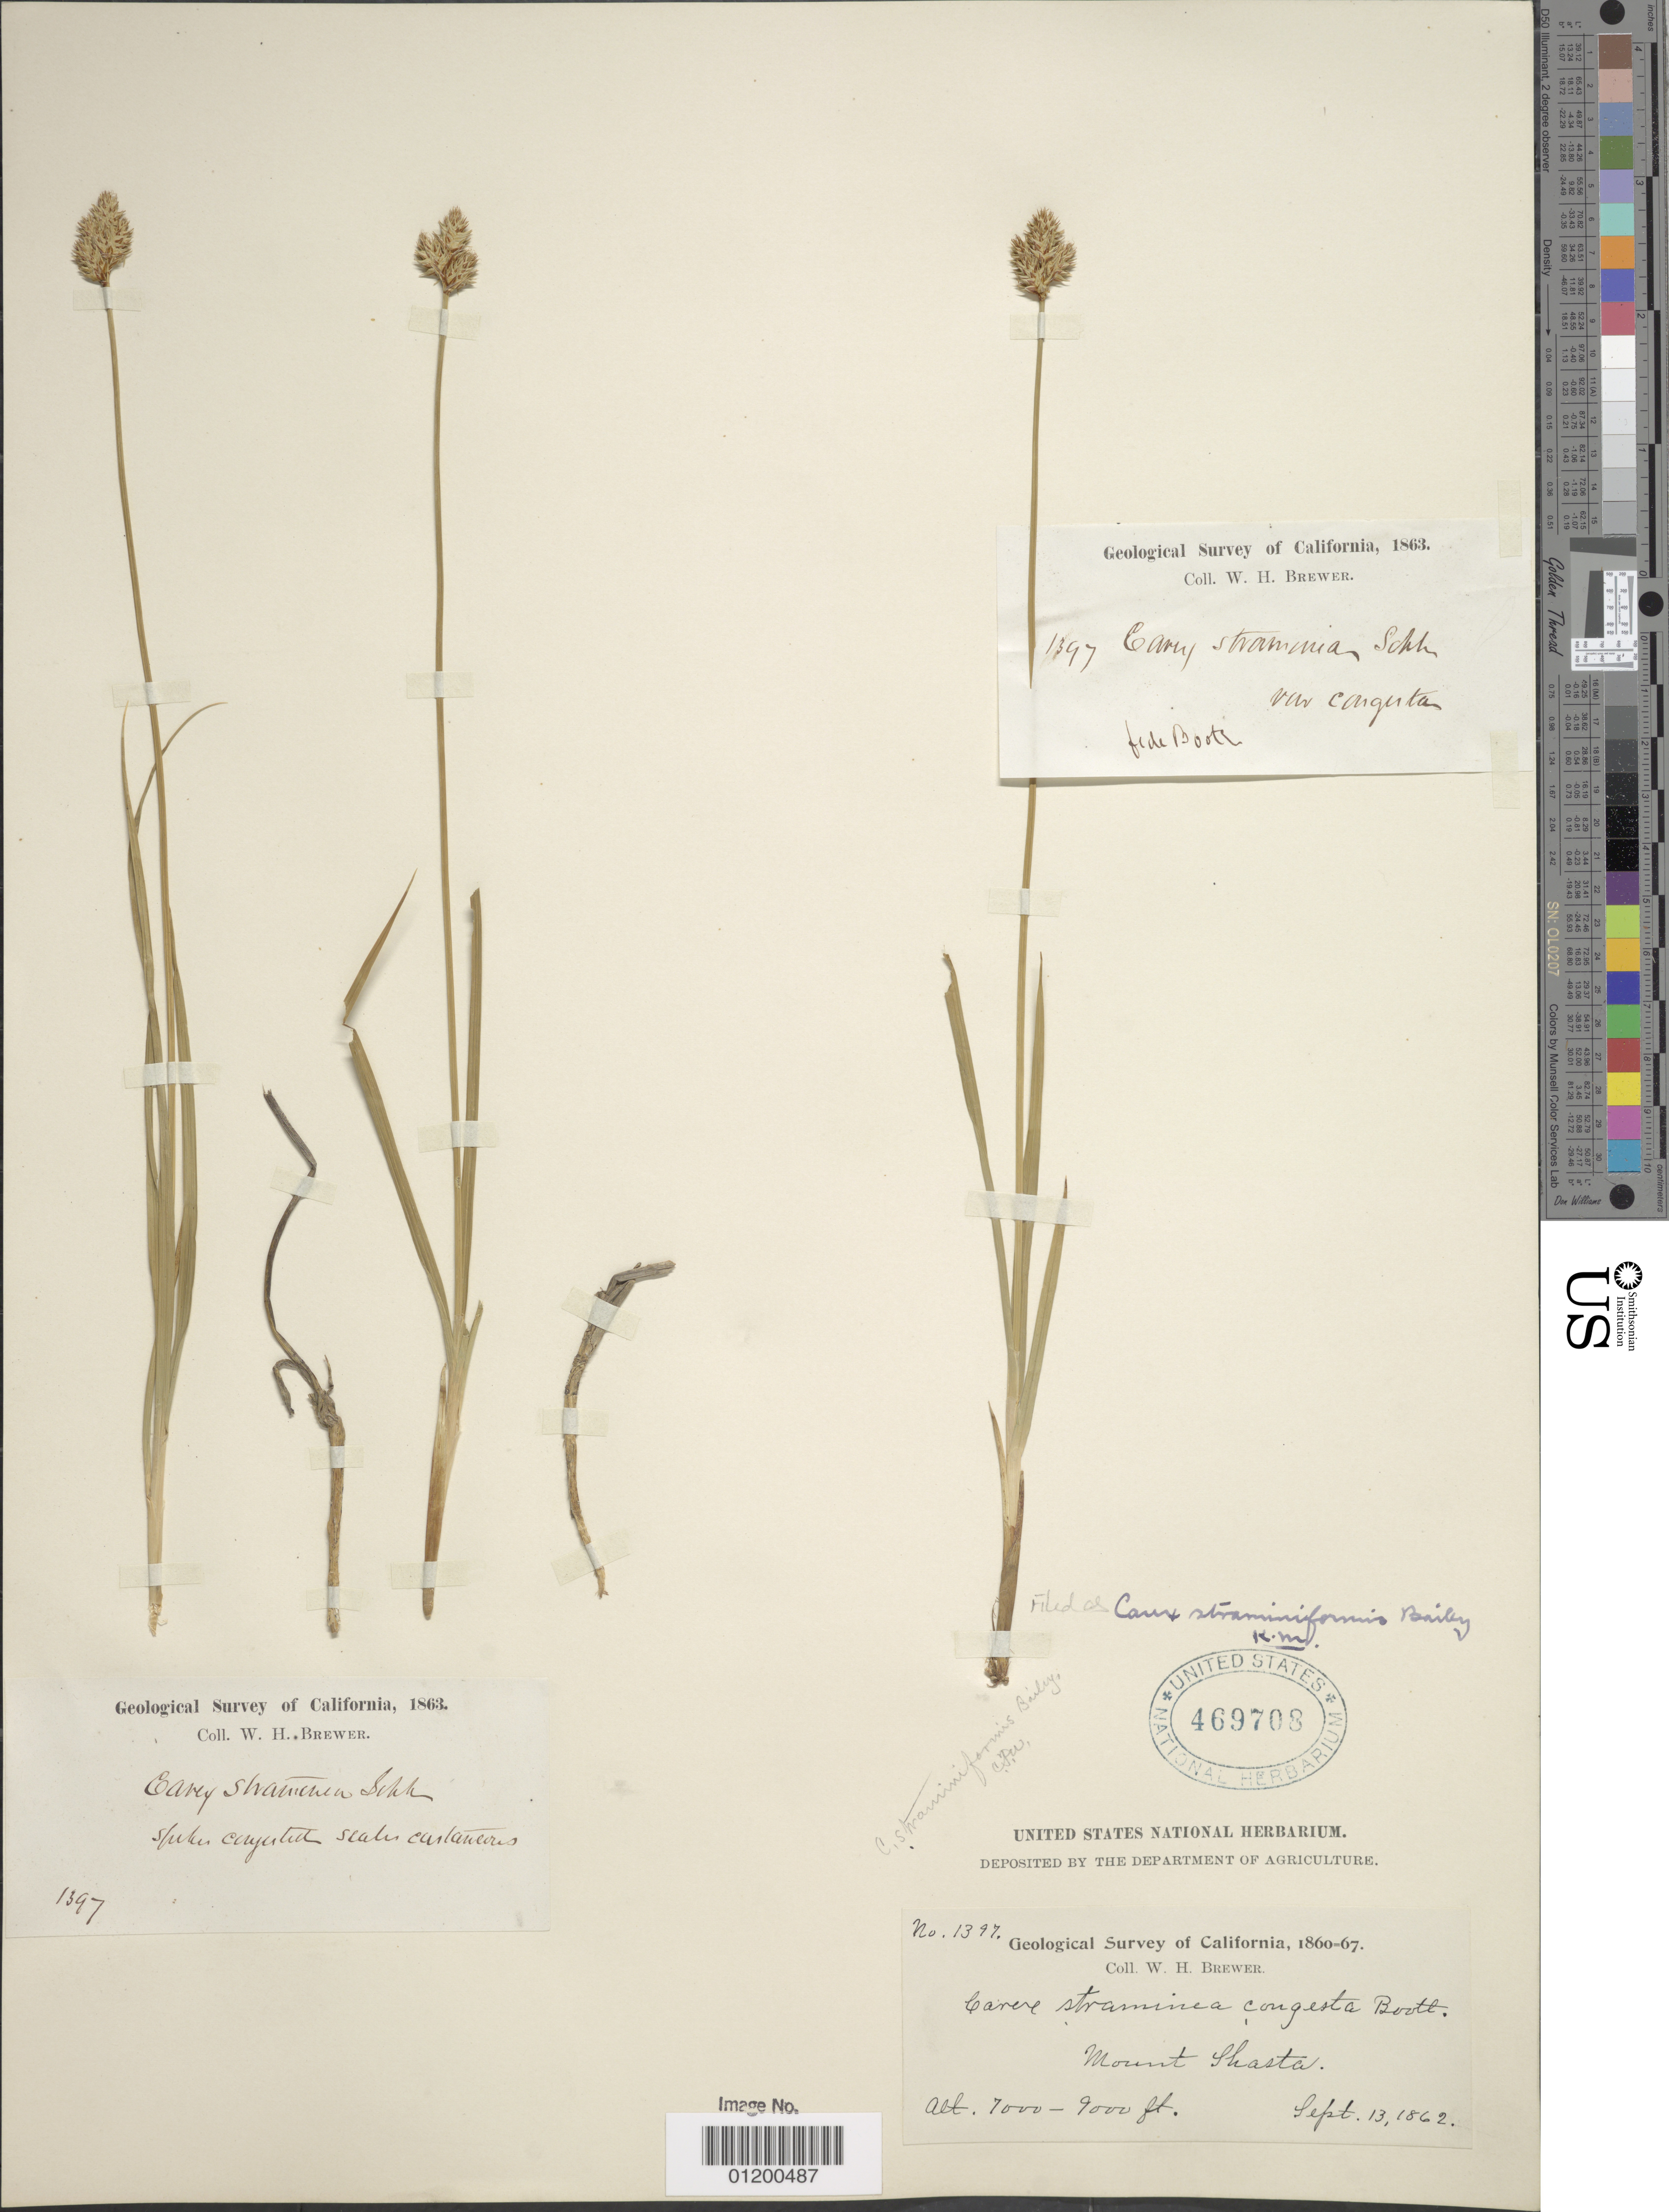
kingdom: Plantae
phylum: Tracheophyta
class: Liliopsida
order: Poales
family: Cyperaceae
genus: Carex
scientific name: Carex straminiformis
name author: L.H. Bailey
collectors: W. H. Brewer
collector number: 1397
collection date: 1862-09-13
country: United States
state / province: California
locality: Mount Shasta.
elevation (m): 2134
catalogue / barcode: US 469708